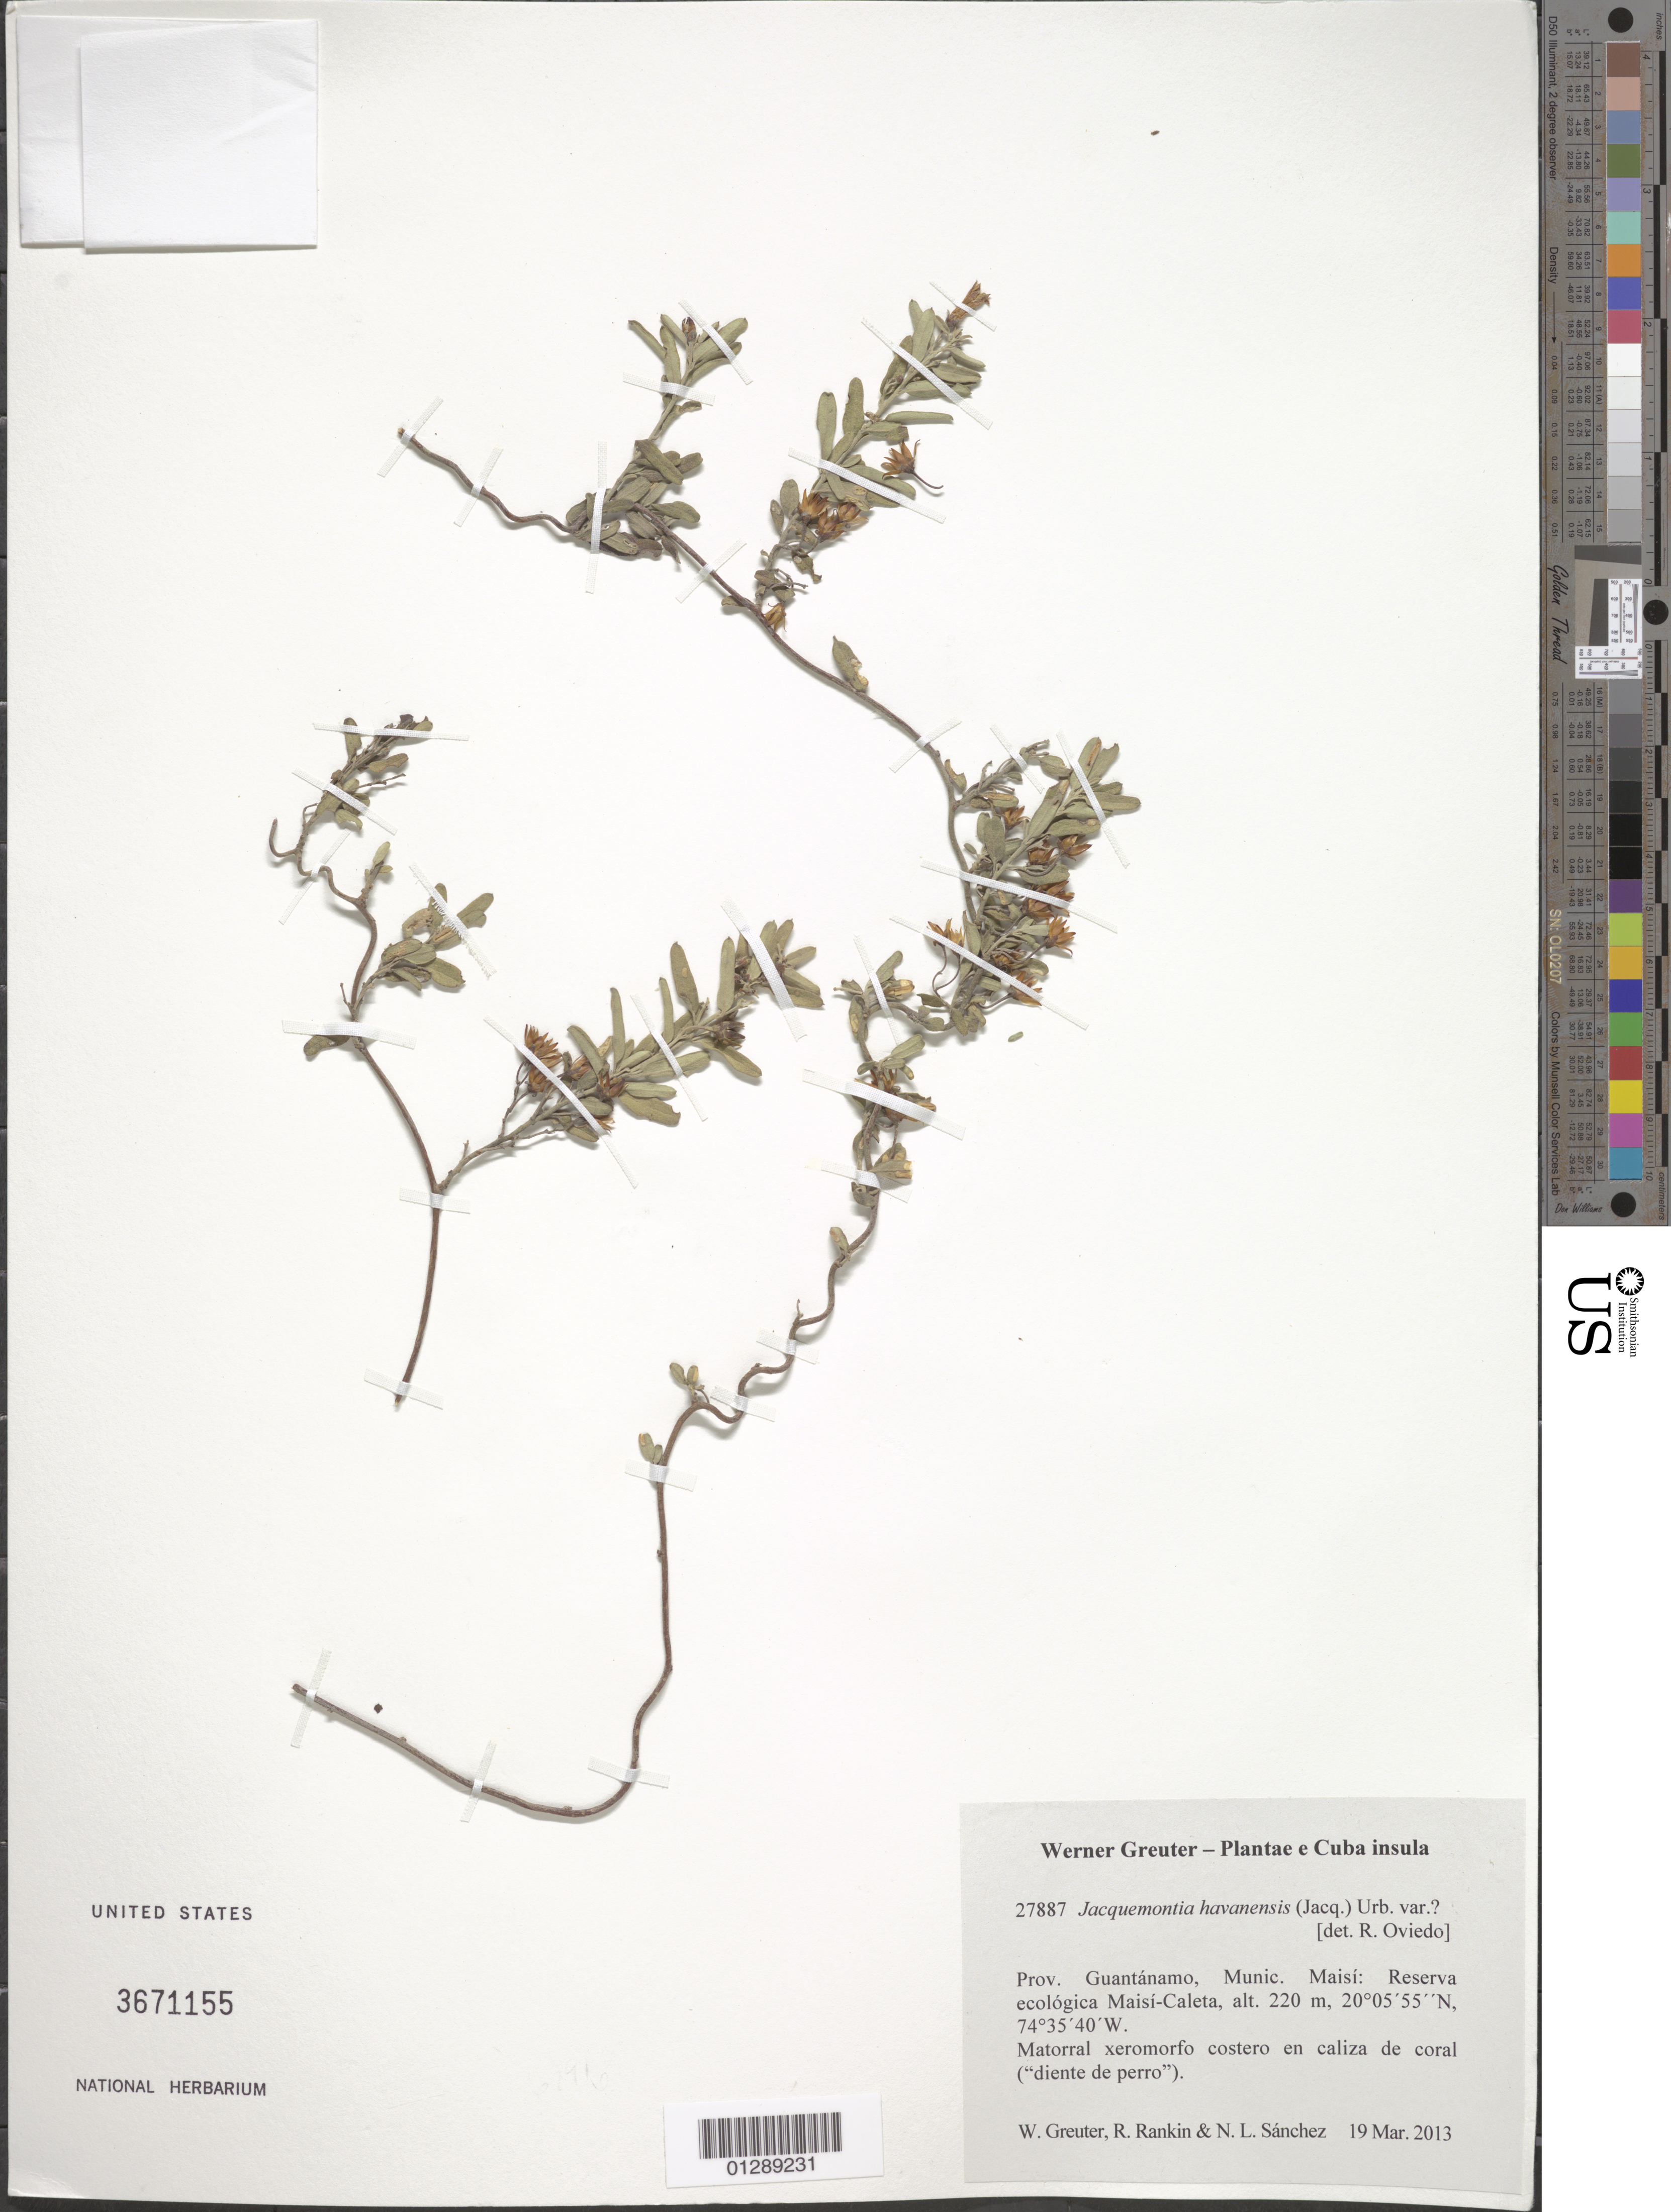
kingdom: Plantae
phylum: Tracheophyta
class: Magnoliopsida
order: Solanales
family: Convolvulaceae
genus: Jacquemontia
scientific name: Jacquemontia havanensis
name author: (Jacq.) Urb.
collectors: W. R. Greuter, R. Rankin Rodriguez & N. Sanchez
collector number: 27887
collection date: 2013-03-19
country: Cuba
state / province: Guantanamo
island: Cuba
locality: Munic. Maisí: Reserva Ecológica Maisí-Caleta.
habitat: Matorral xeromorfo costero en caliza de coral ("diente de perro").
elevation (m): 220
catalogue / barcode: US 3671155